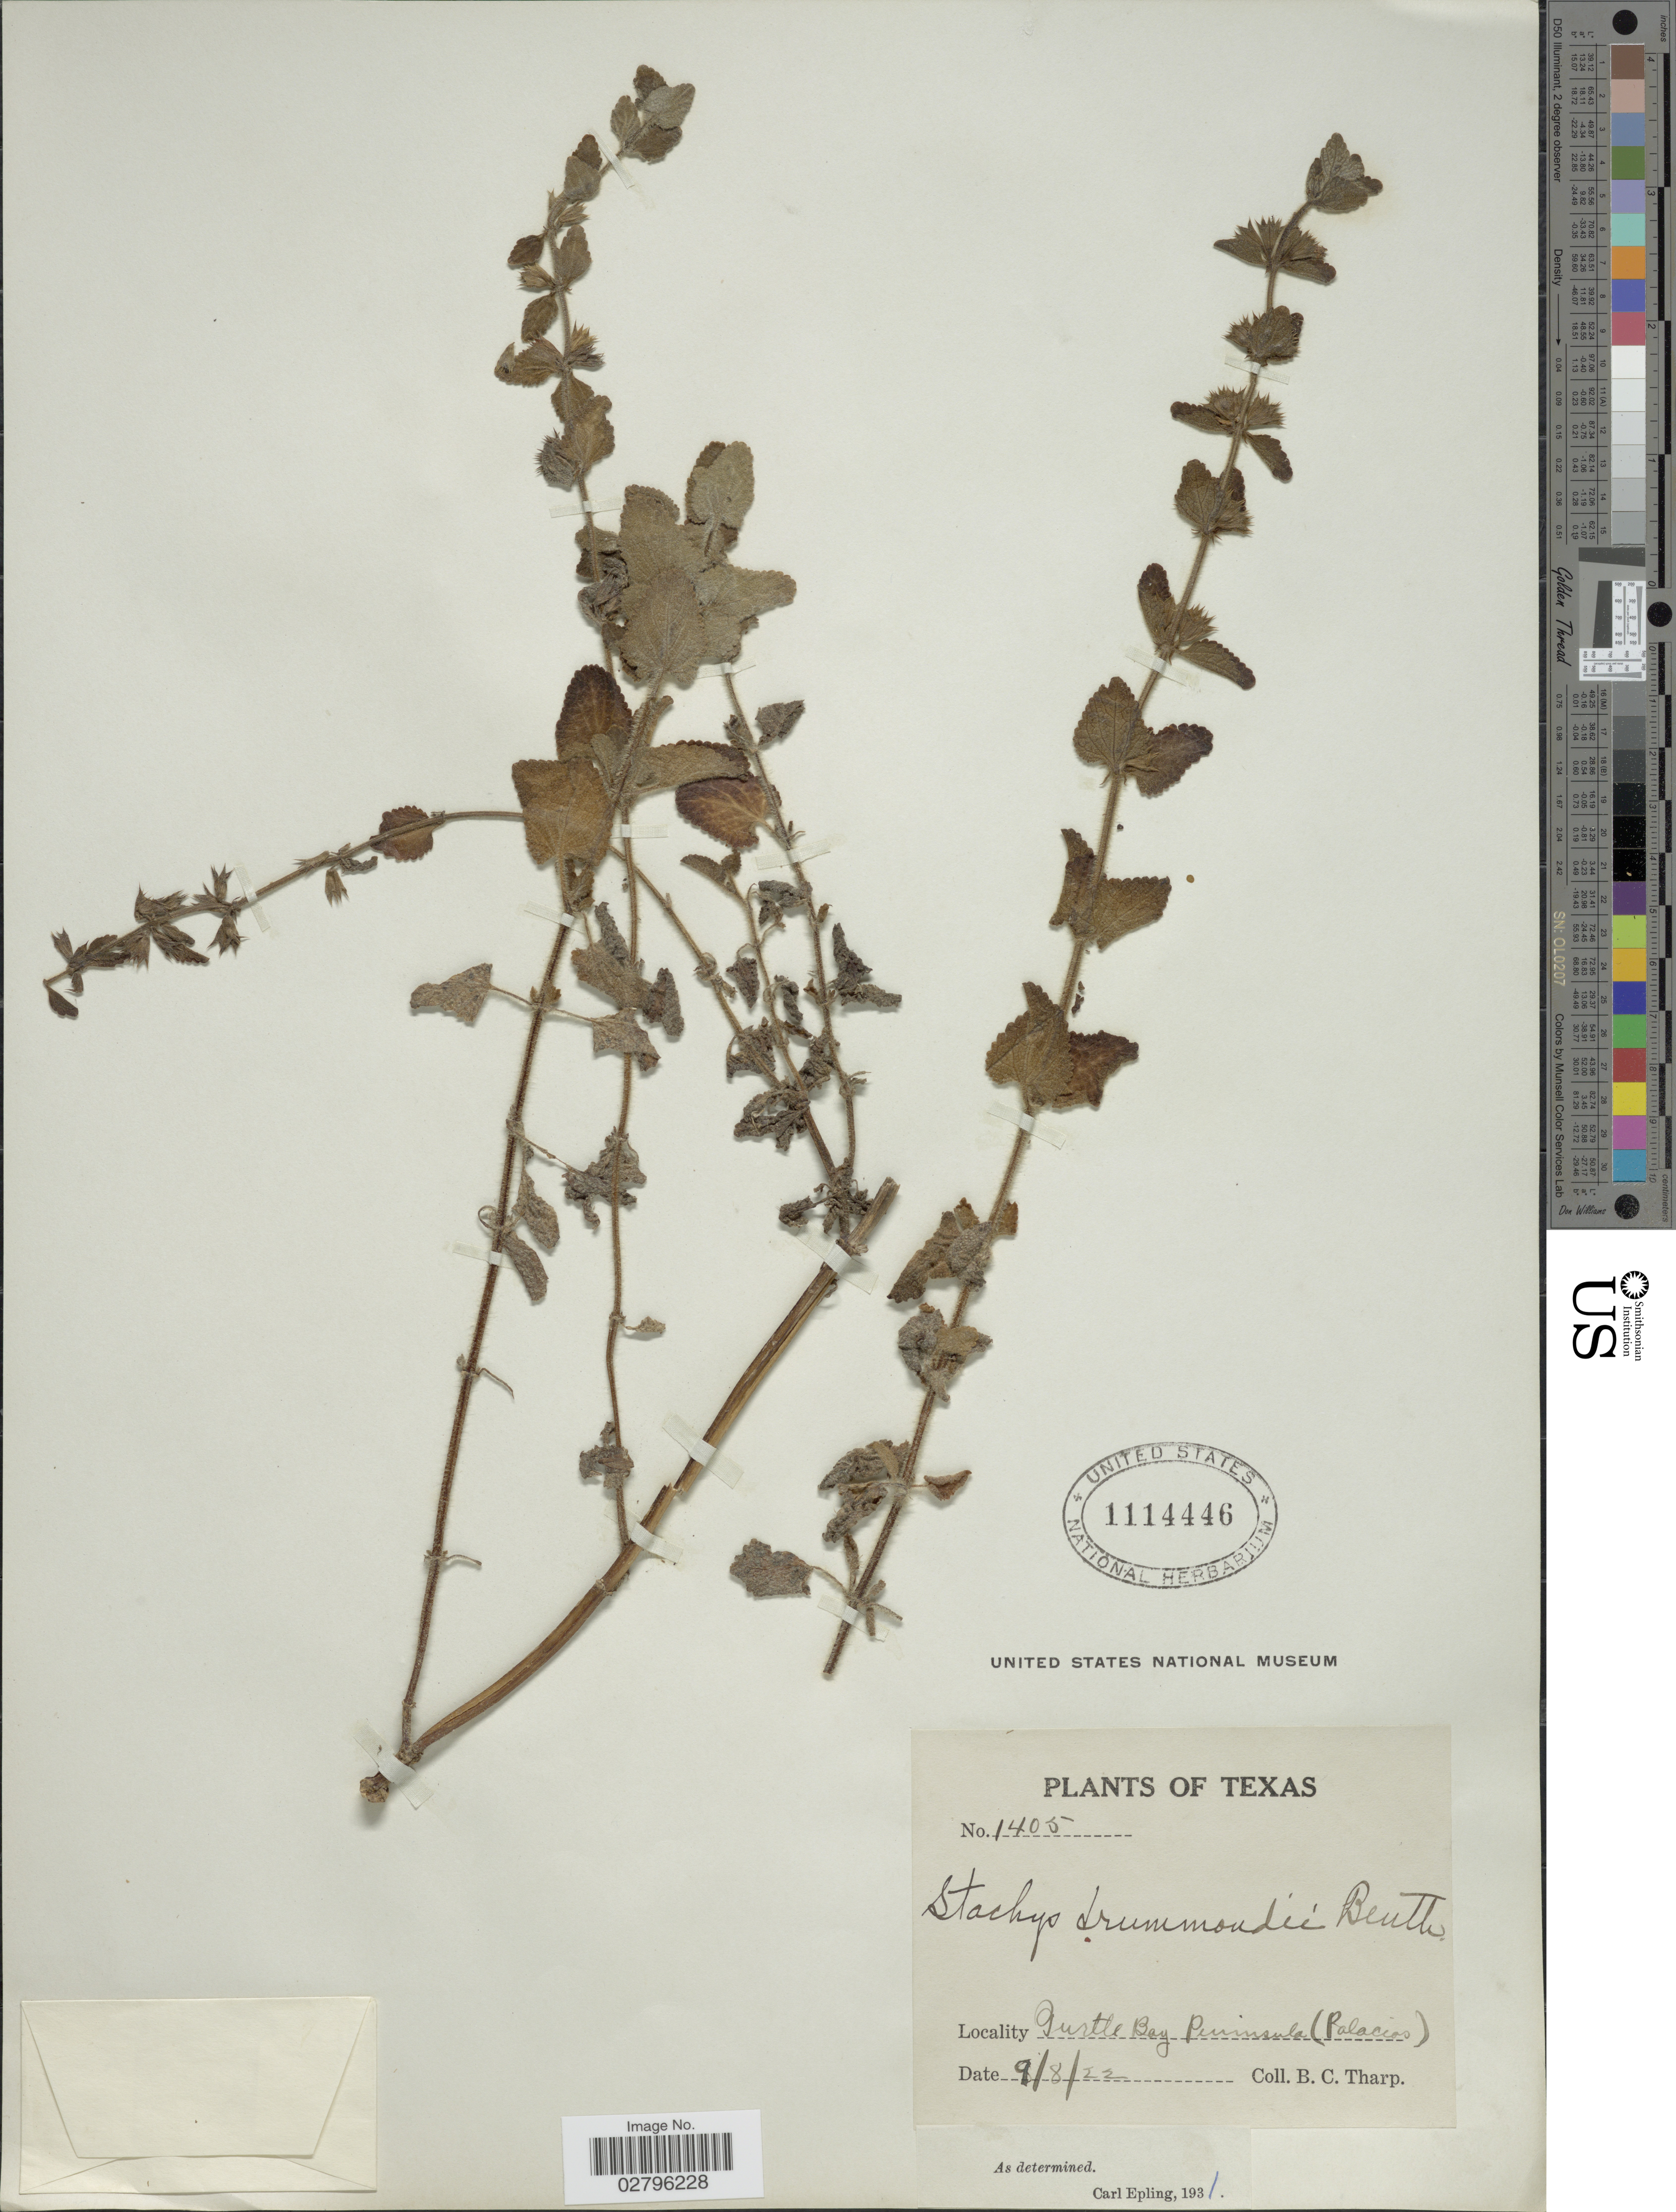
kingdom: Plantae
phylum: Tracheophyta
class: Magnoliopsida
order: Lamiales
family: Lamiaceae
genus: Stachys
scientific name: Stachys drummondii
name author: Benth.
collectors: B. C. Tharp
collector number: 1405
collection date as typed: Transcribed d/m/y: 8/9/22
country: United States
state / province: Texas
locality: Turtle Bay Peninsula (Palacios).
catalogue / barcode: US 1114446